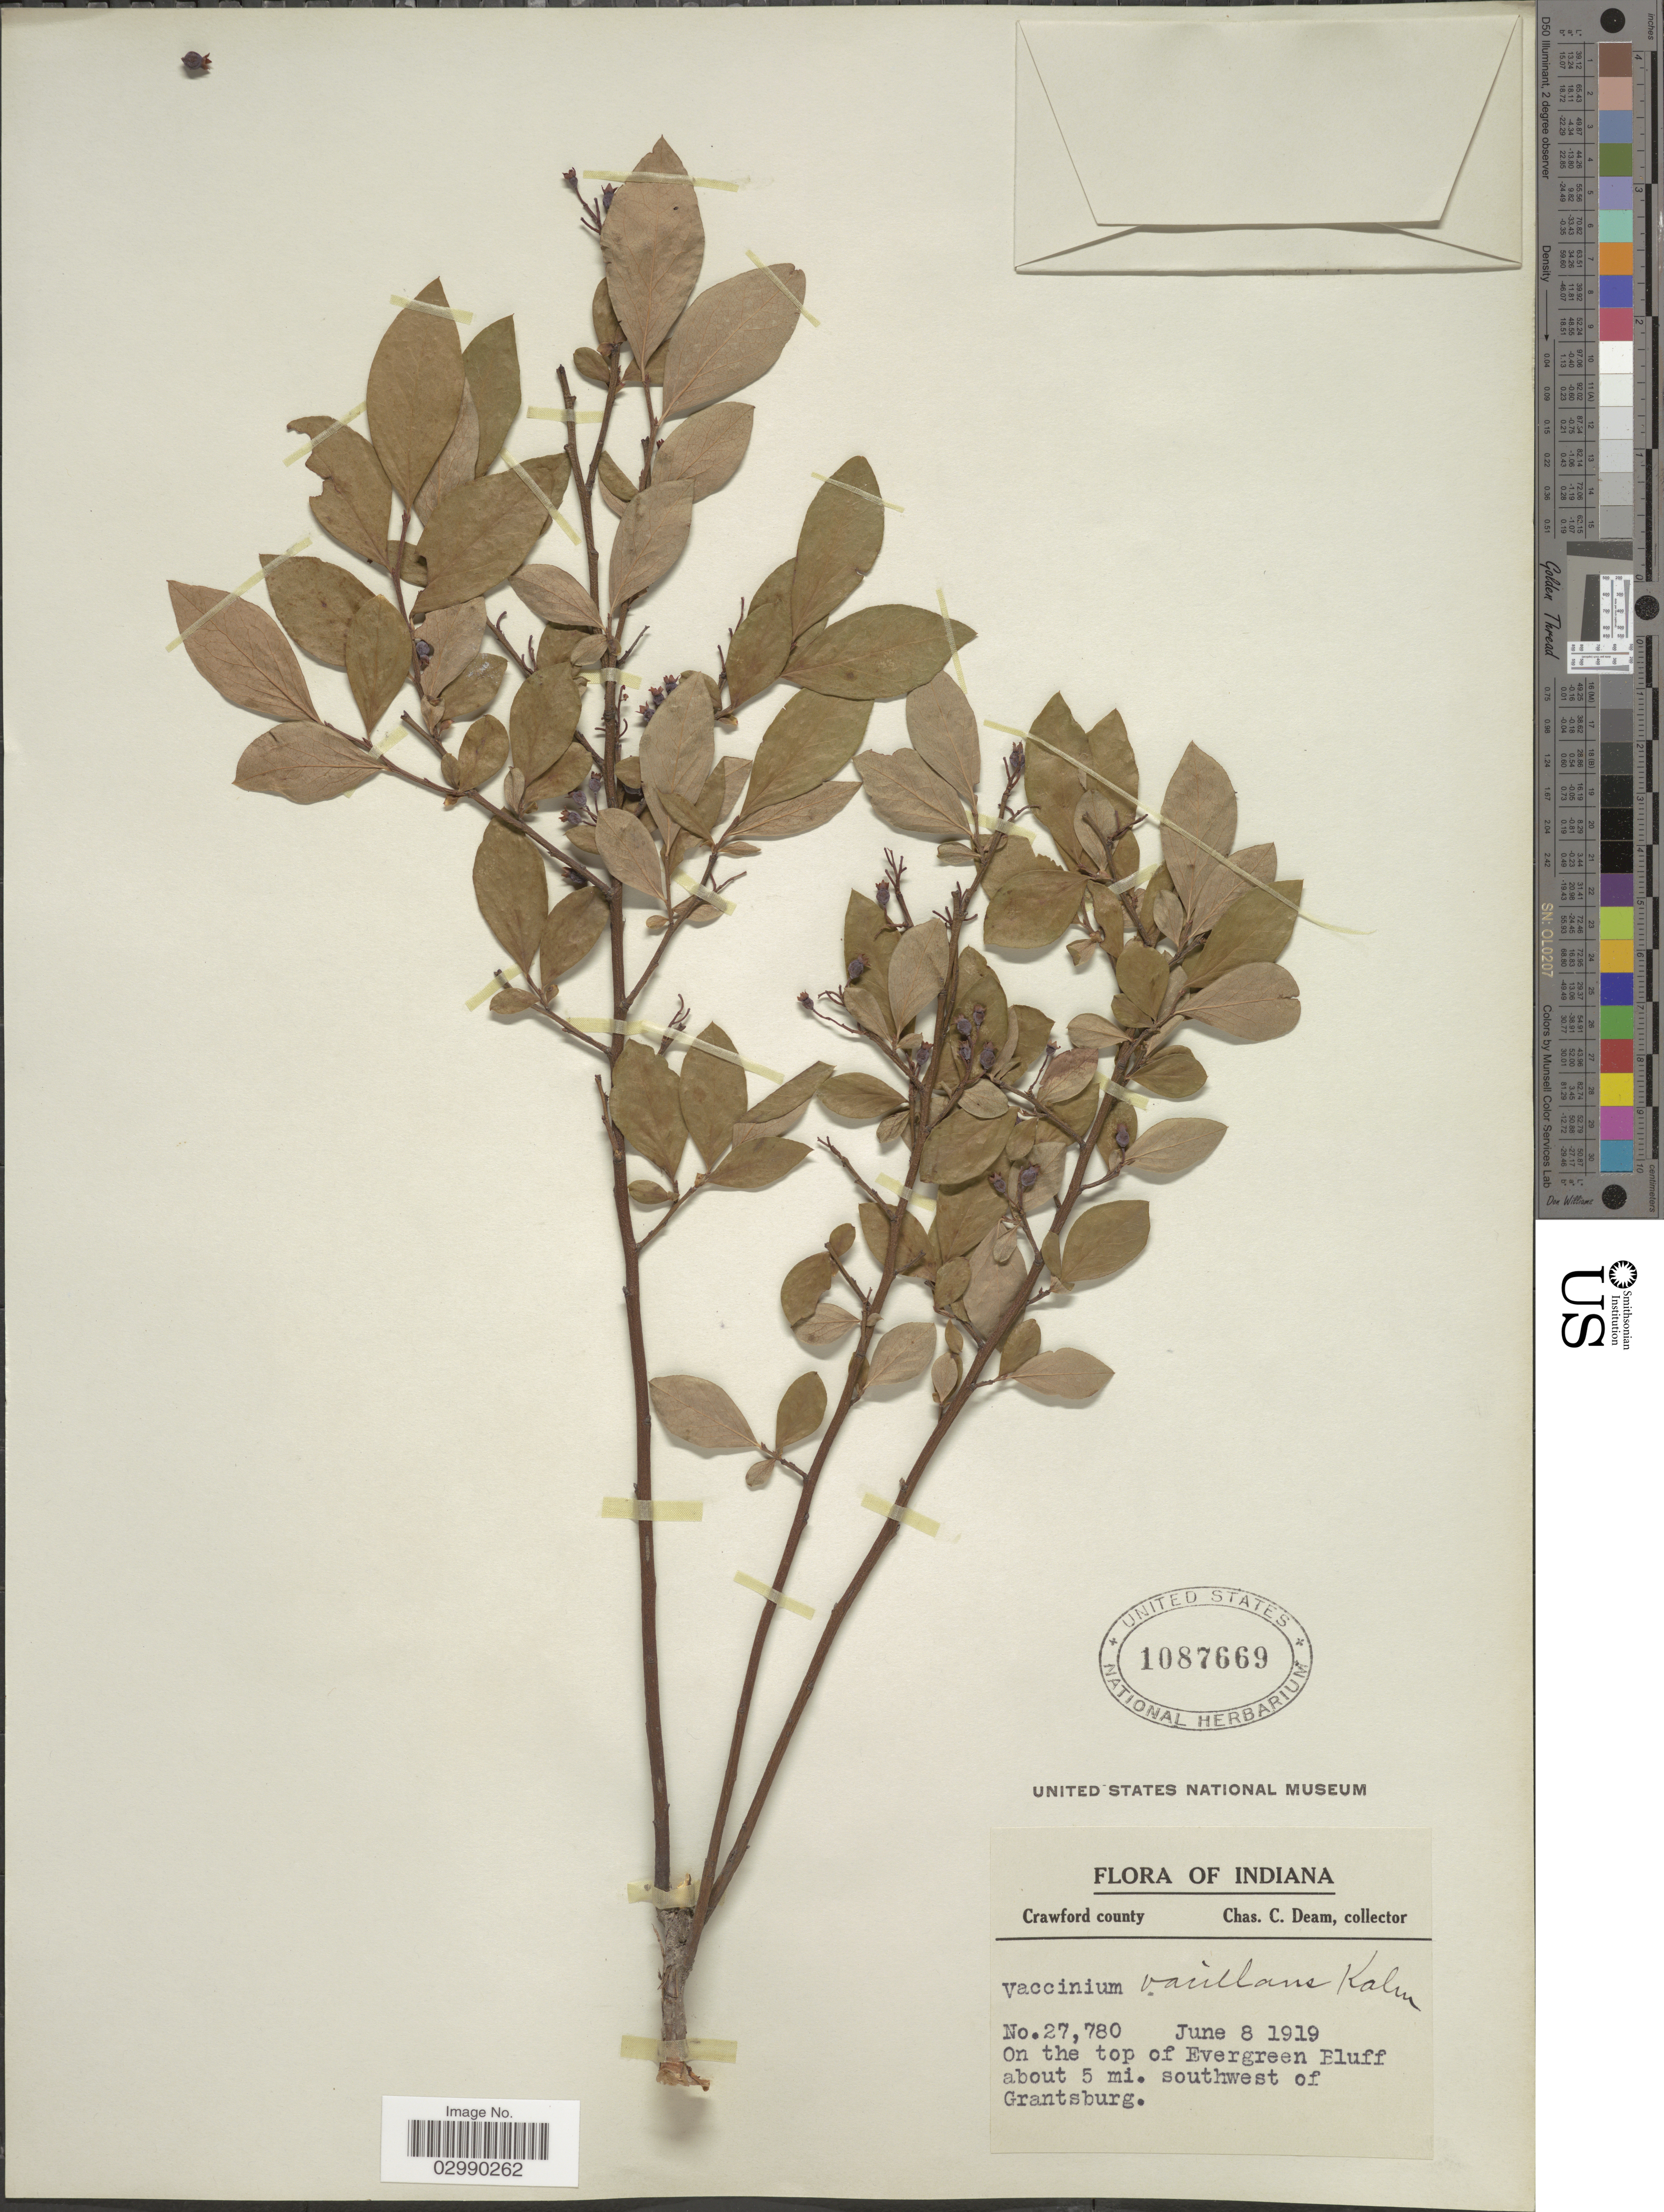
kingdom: Plantae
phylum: Tracheophyta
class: Magnoliopsida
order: Ericales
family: Ericaceae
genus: Vaccinium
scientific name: Vaccinium vacillans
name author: Kalm ex Torr.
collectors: C. Deam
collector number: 27780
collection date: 1919-06-08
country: United States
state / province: Indiana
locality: Crawford county, On the top of Evergreen Bluff about 5 mi. southwest of Grantsburg.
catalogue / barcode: US 1087669